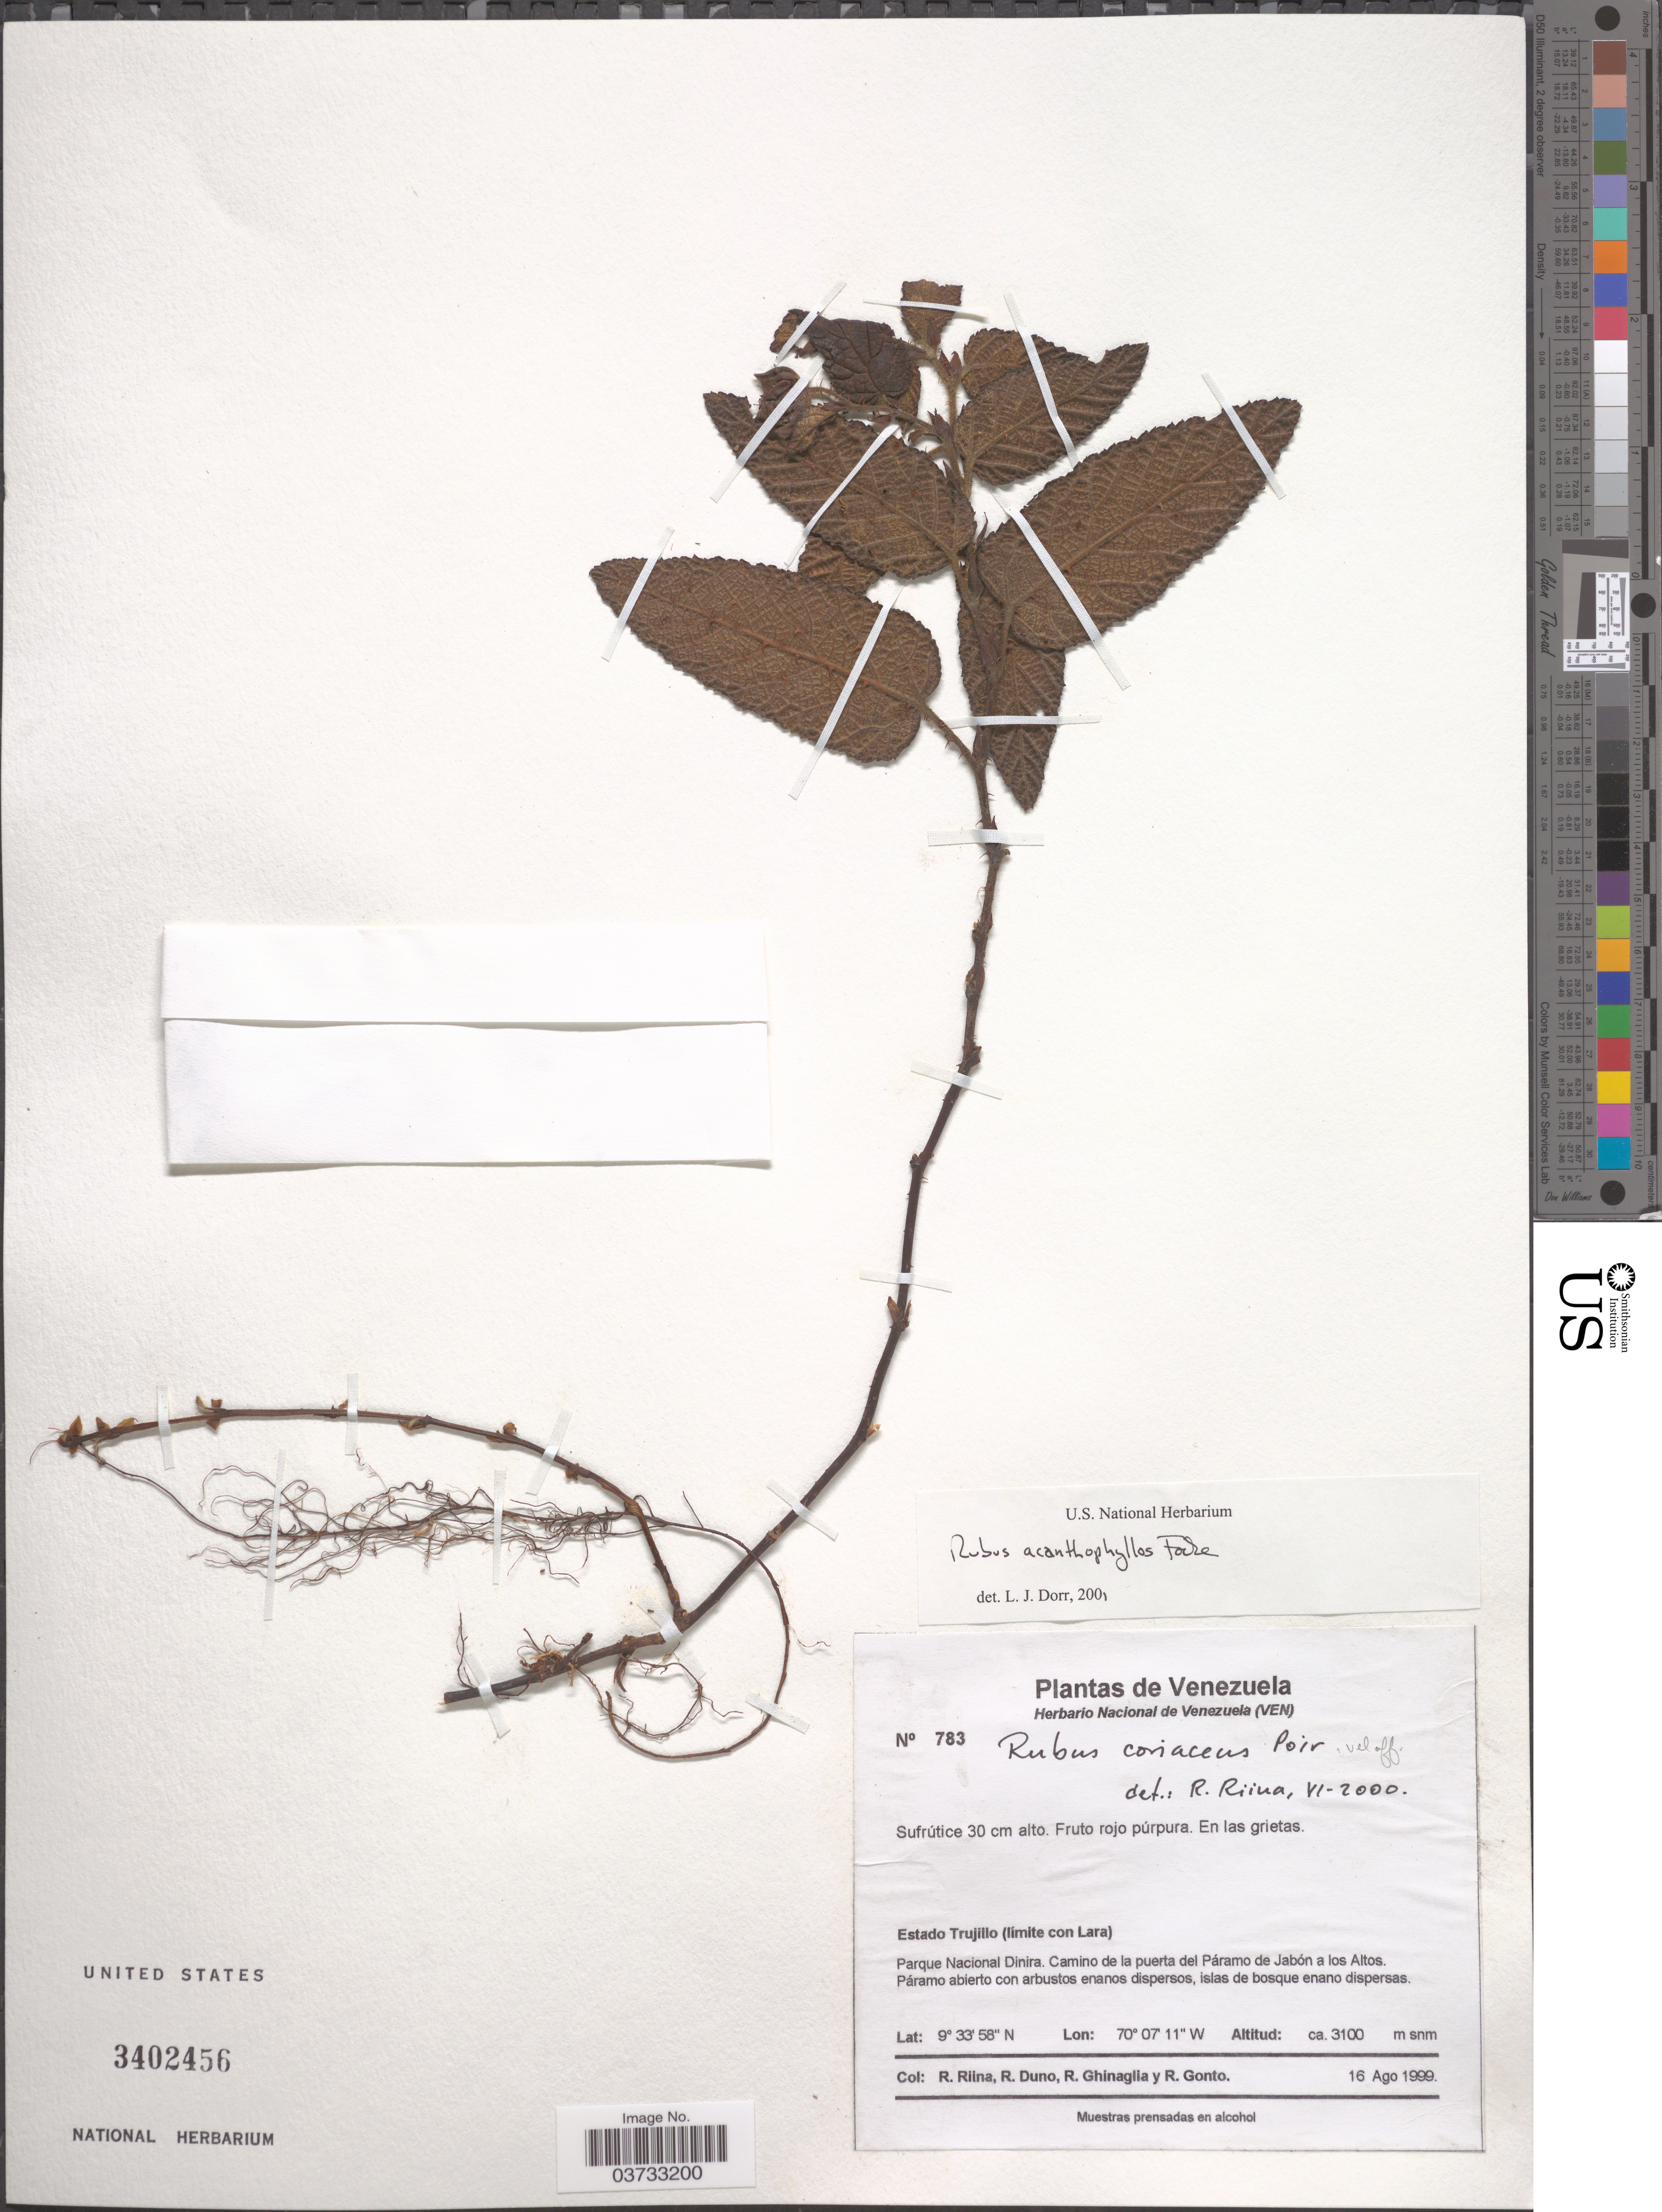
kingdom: Plantae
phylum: Tracheophyta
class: Magnoliopsida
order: Rosales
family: Rosaceae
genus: Rubus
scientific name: Rubus acanthophyllos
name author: Focke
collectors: R. Riina, R. Duno, R. Ghinaglia & R. Gonto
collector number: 783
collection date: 1999-08-16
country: Venezuela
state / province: Trujillo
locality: Trujillo (límite con Lara). Parque Nacional Dinira. Camino de la puerta del Páramo de Jabó a los Altos.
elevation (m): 3100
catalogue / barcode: US 3402456